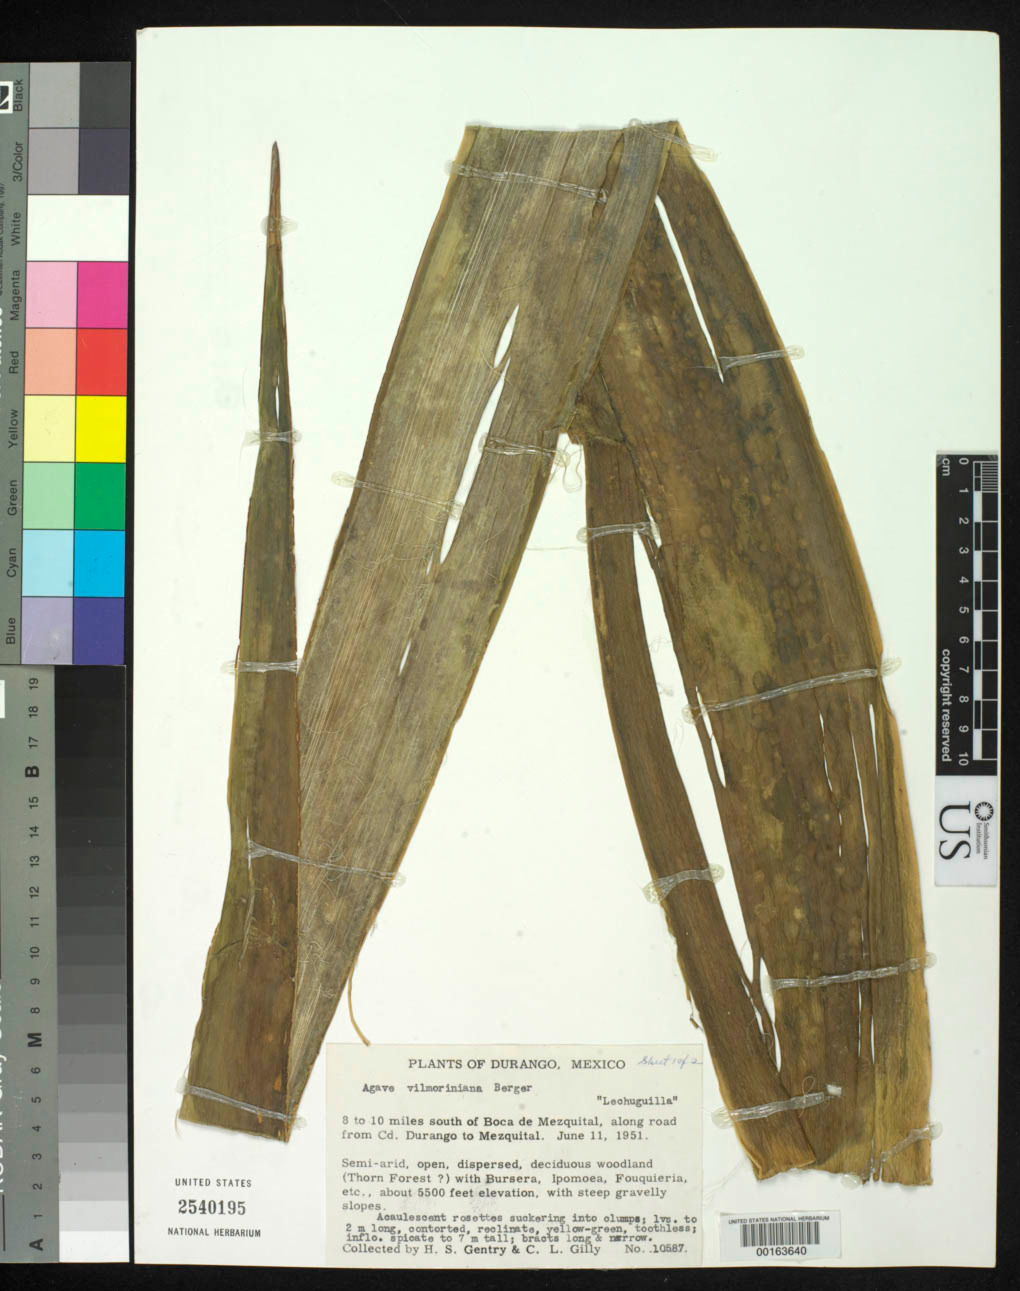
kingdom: Plantae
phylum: Tracheophyta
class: Liliopsida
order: Asparagales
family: Asparagaceae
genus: Agave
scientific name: Agave vilmoriniana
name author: A. Berger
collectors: H. S. Gentry & C. Gilly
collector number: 10587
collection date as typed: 11 Jun 1951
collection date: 1951-06-11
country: Mexico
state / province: Durango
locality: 8-10 mi S of Boca de Mezquital, along road from Cd Durango to Mezquital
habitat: Semi-arid, open, dispersed, woodland w/steep gravely slopes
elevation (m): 1676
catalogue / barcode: US 2540195